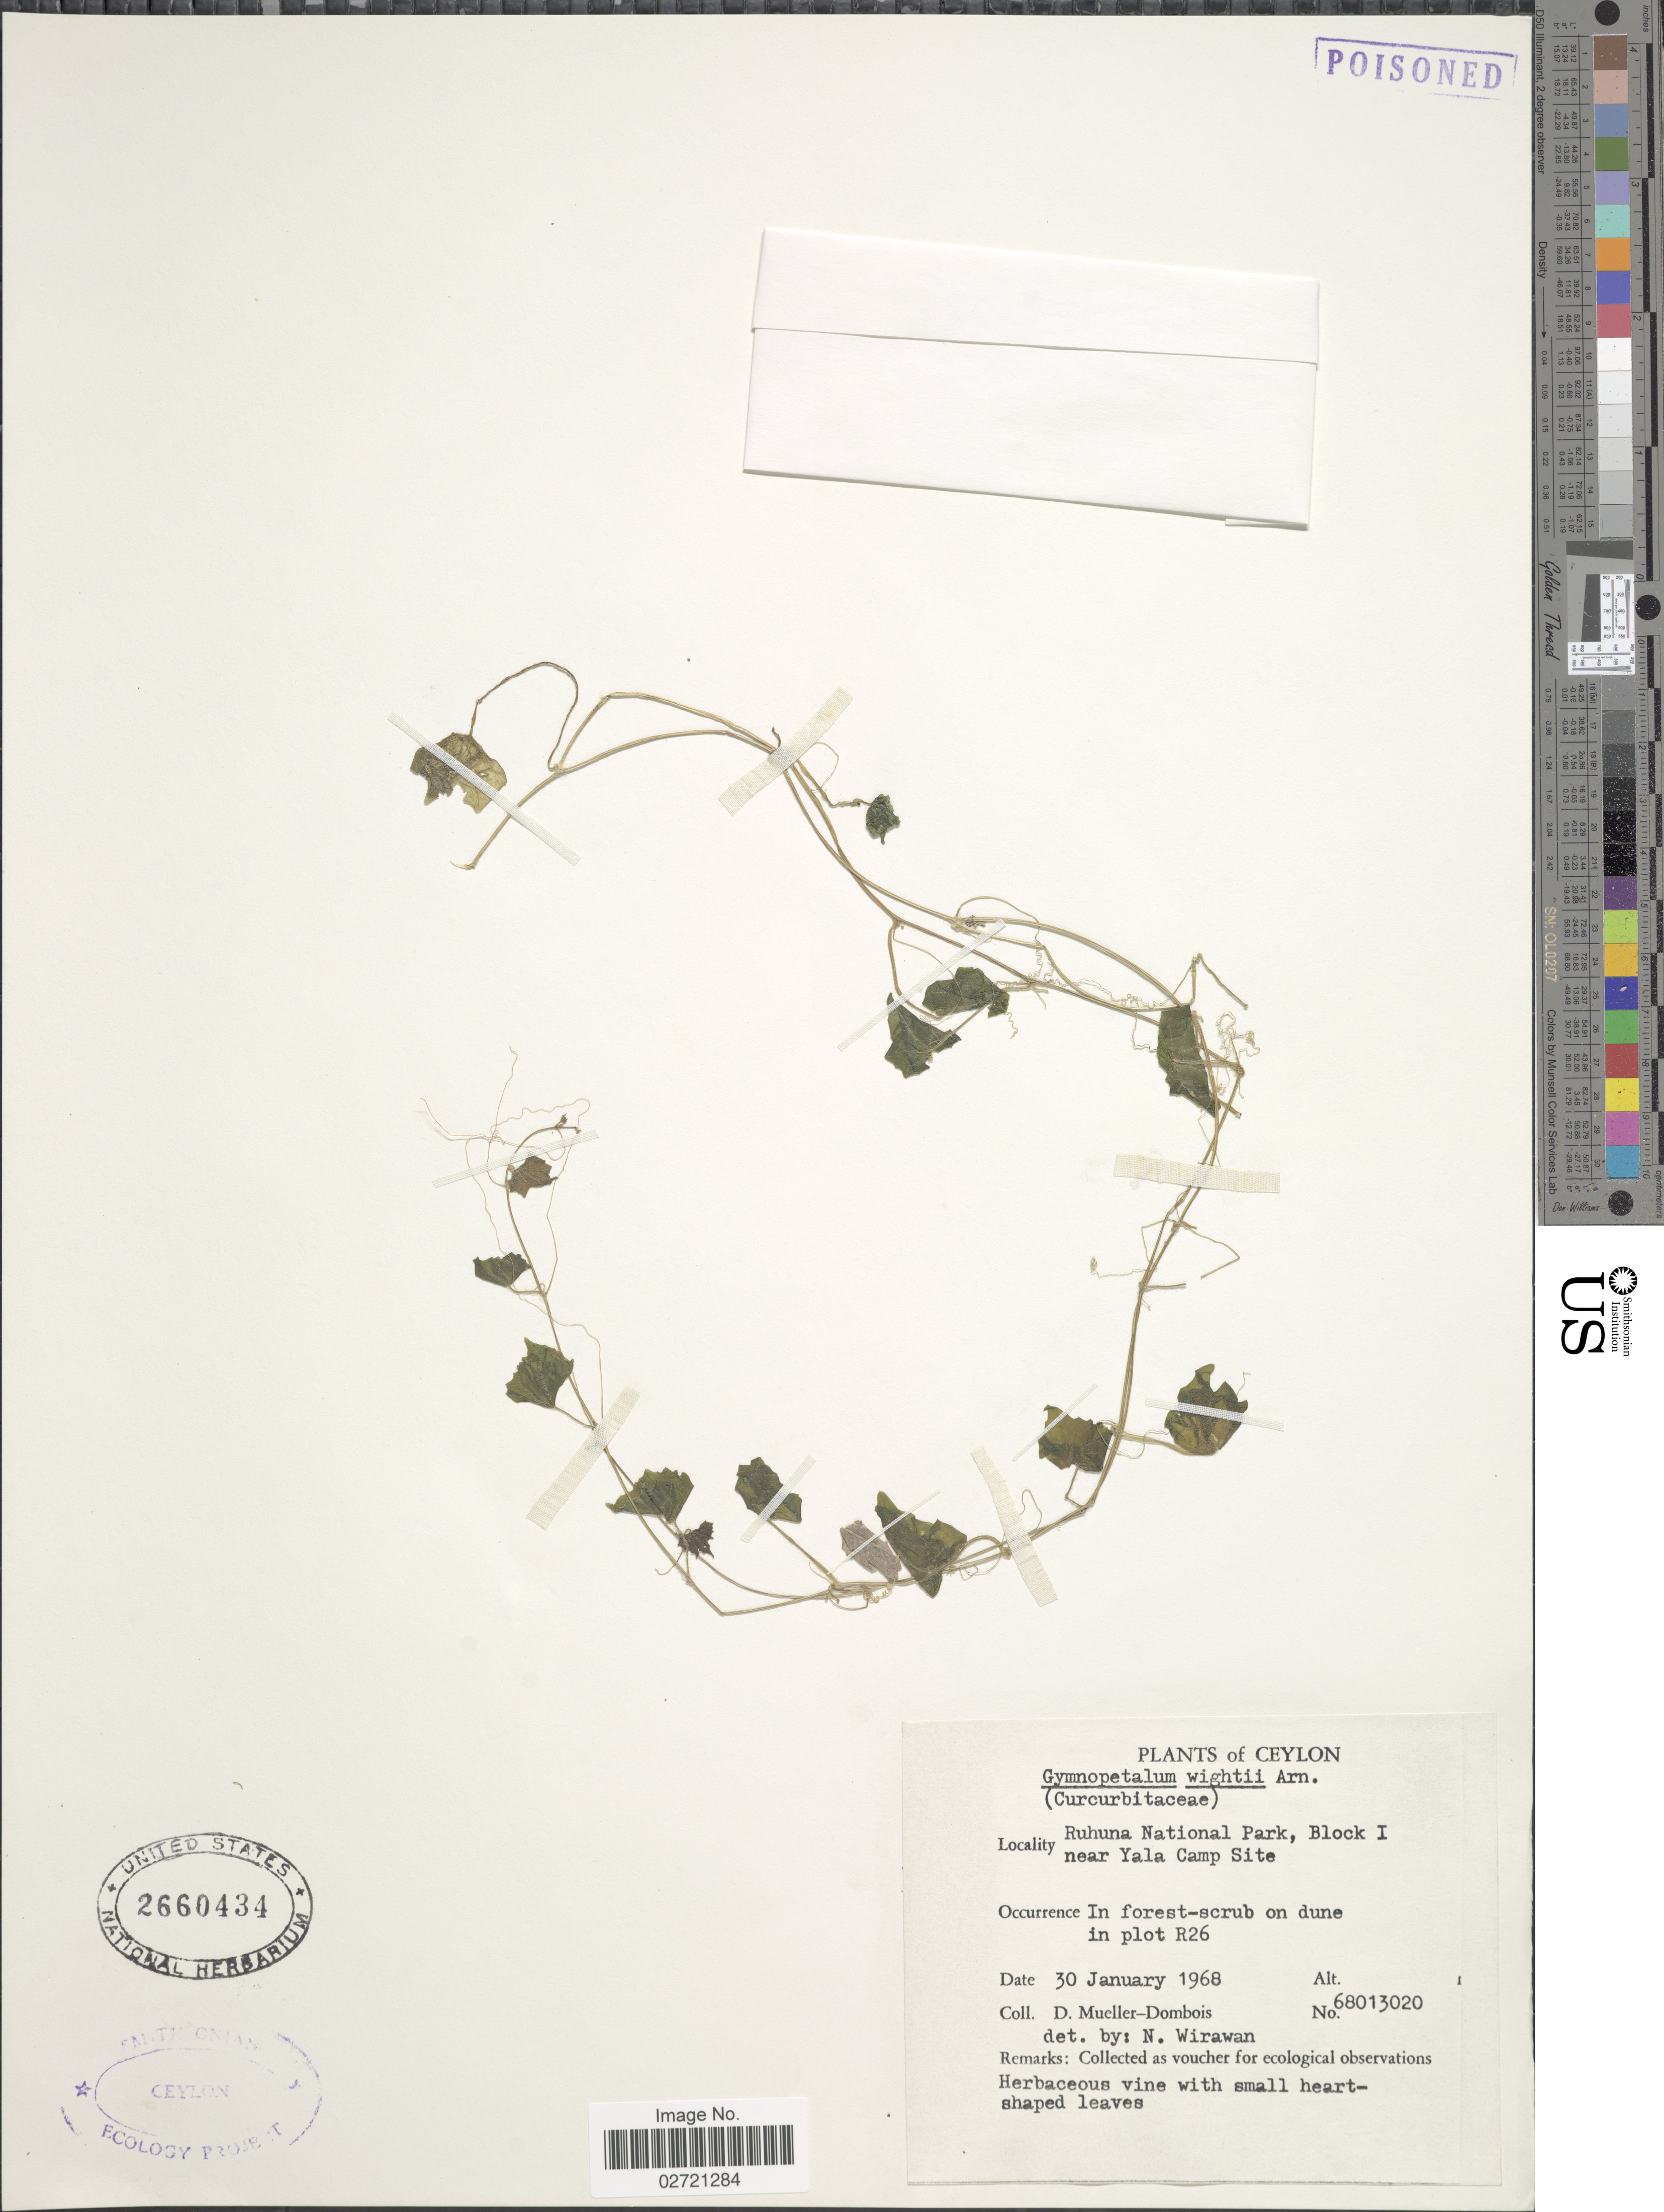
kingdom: Plantae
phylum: Tracheophyta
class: Magnoliopsida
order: Cucurbitales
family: Cucurbitaceae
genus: Trichosanthes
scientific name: Trichosanthes tubiflora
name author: (Wight & Arn.) H.J. de Boer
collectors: D. Mueller-Dombois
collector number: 68013020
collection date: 1968-01-30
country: Sri Lanka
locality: Ceylon. Ruhuna National Park, Block I near Yala Camp Site. Plot R26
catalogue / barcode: US 2660434